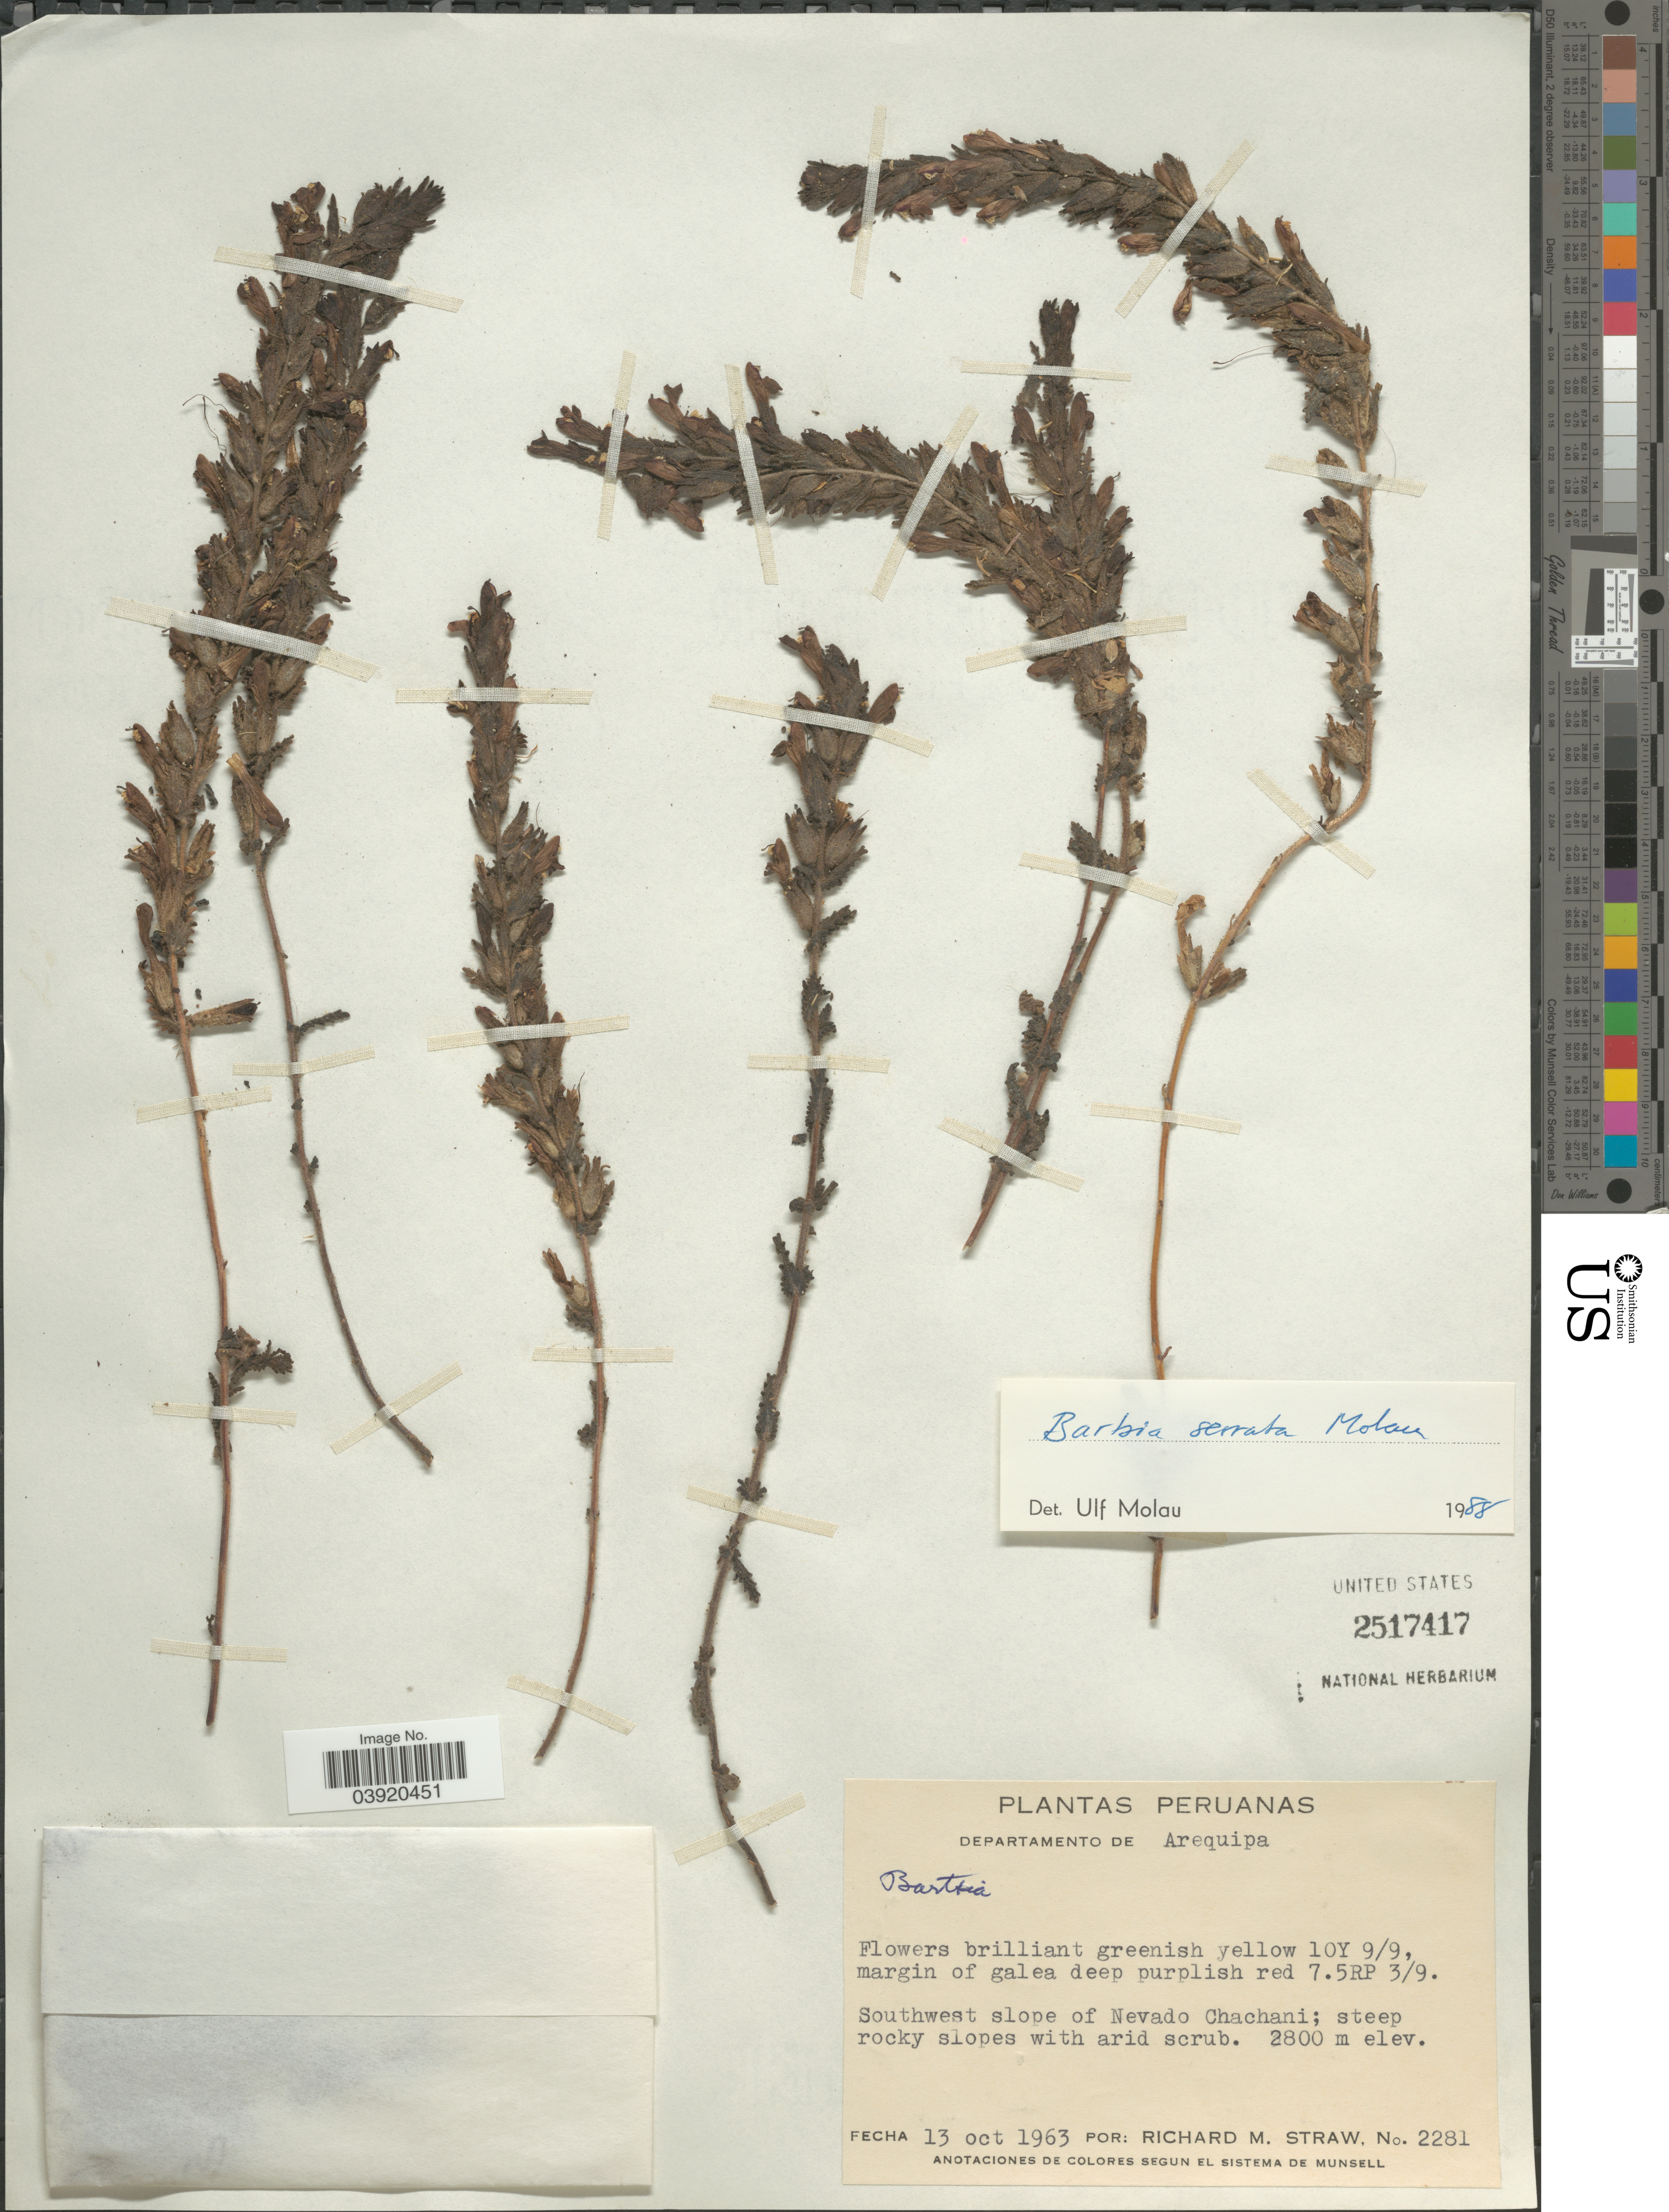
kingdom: Plantae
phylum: Tracheophyta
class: Magnoliopsida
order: Lamiales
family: Orobanchaceae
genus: Bartsia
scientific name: Bartsia serrata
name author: Molau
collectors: R. M. Straw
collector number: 2281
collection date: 1963-10-13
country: Peru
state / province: Arequipa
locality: Departamento de Arequipa. Southwest slope of Nevado Chachani.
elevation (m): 2800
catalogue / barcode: US 2517417